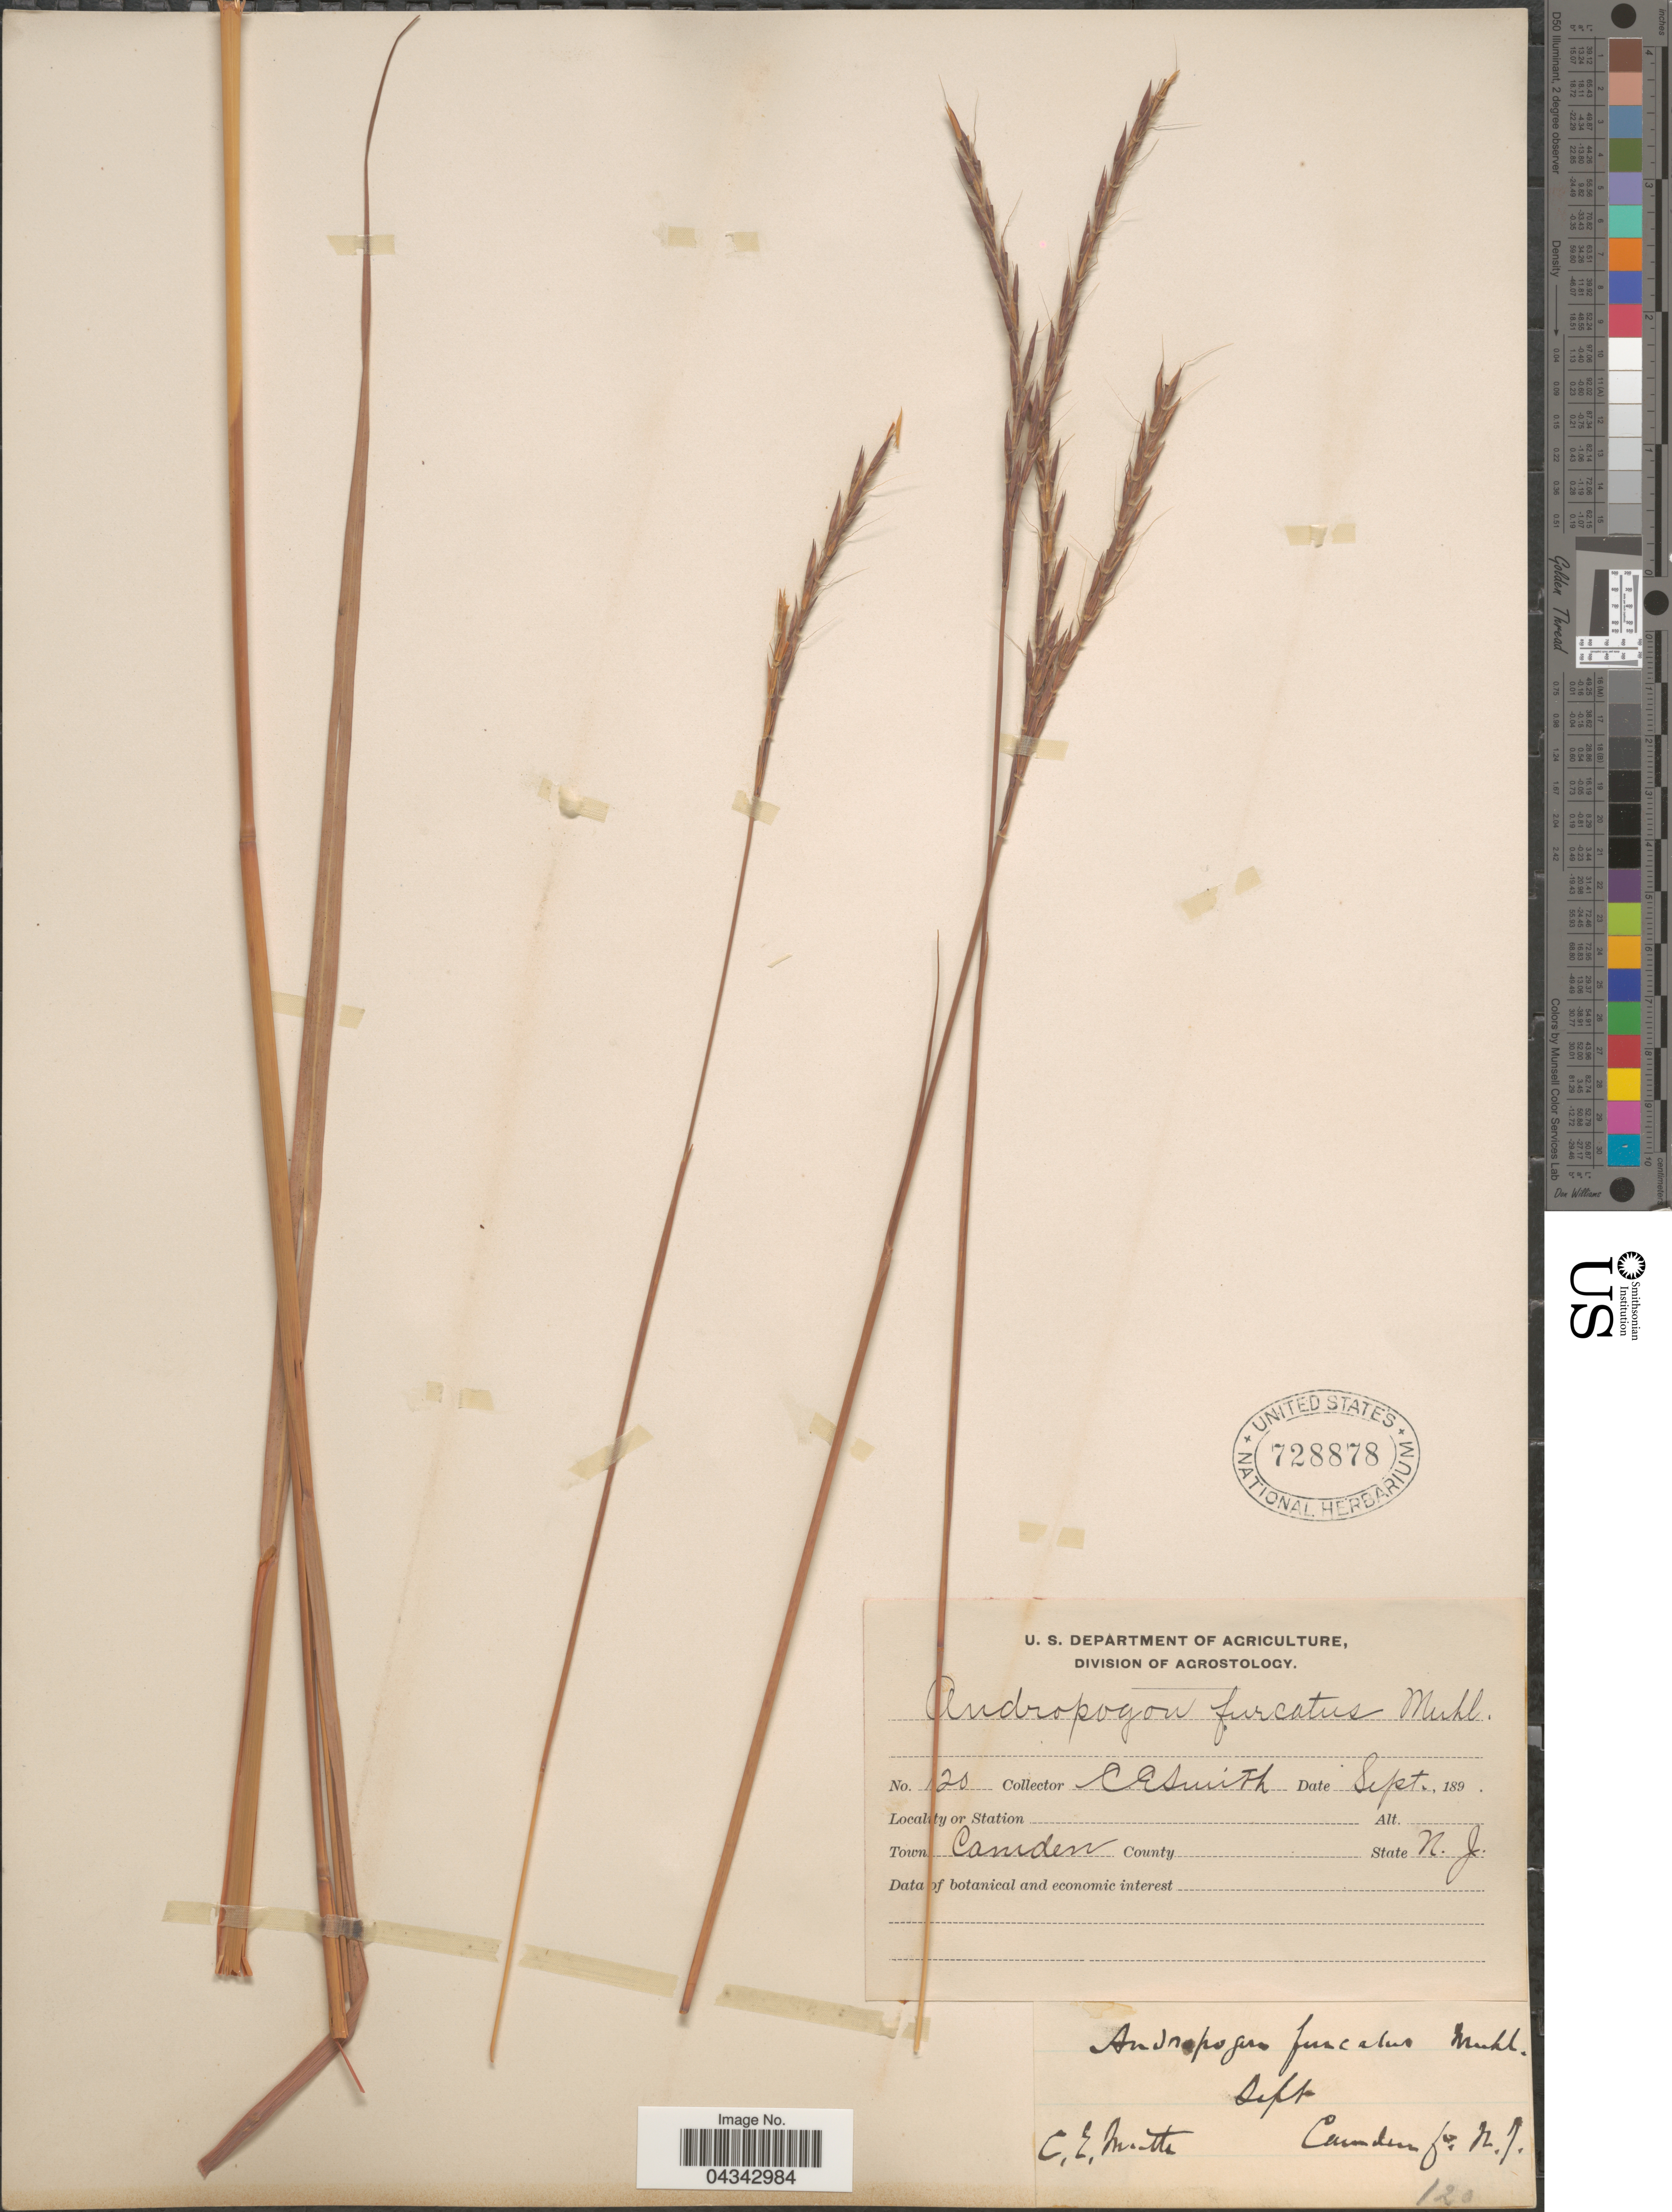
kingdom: Plantae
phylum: Tracheophyta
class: Liliopsida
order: Poales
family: Poaceae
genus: Andropogon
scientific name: Andropogon gerardii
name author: Vitman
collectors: C. E. Smith Jr.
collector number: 120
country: United States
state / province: New Jersey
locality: Town Camden.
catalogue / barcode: US 728878